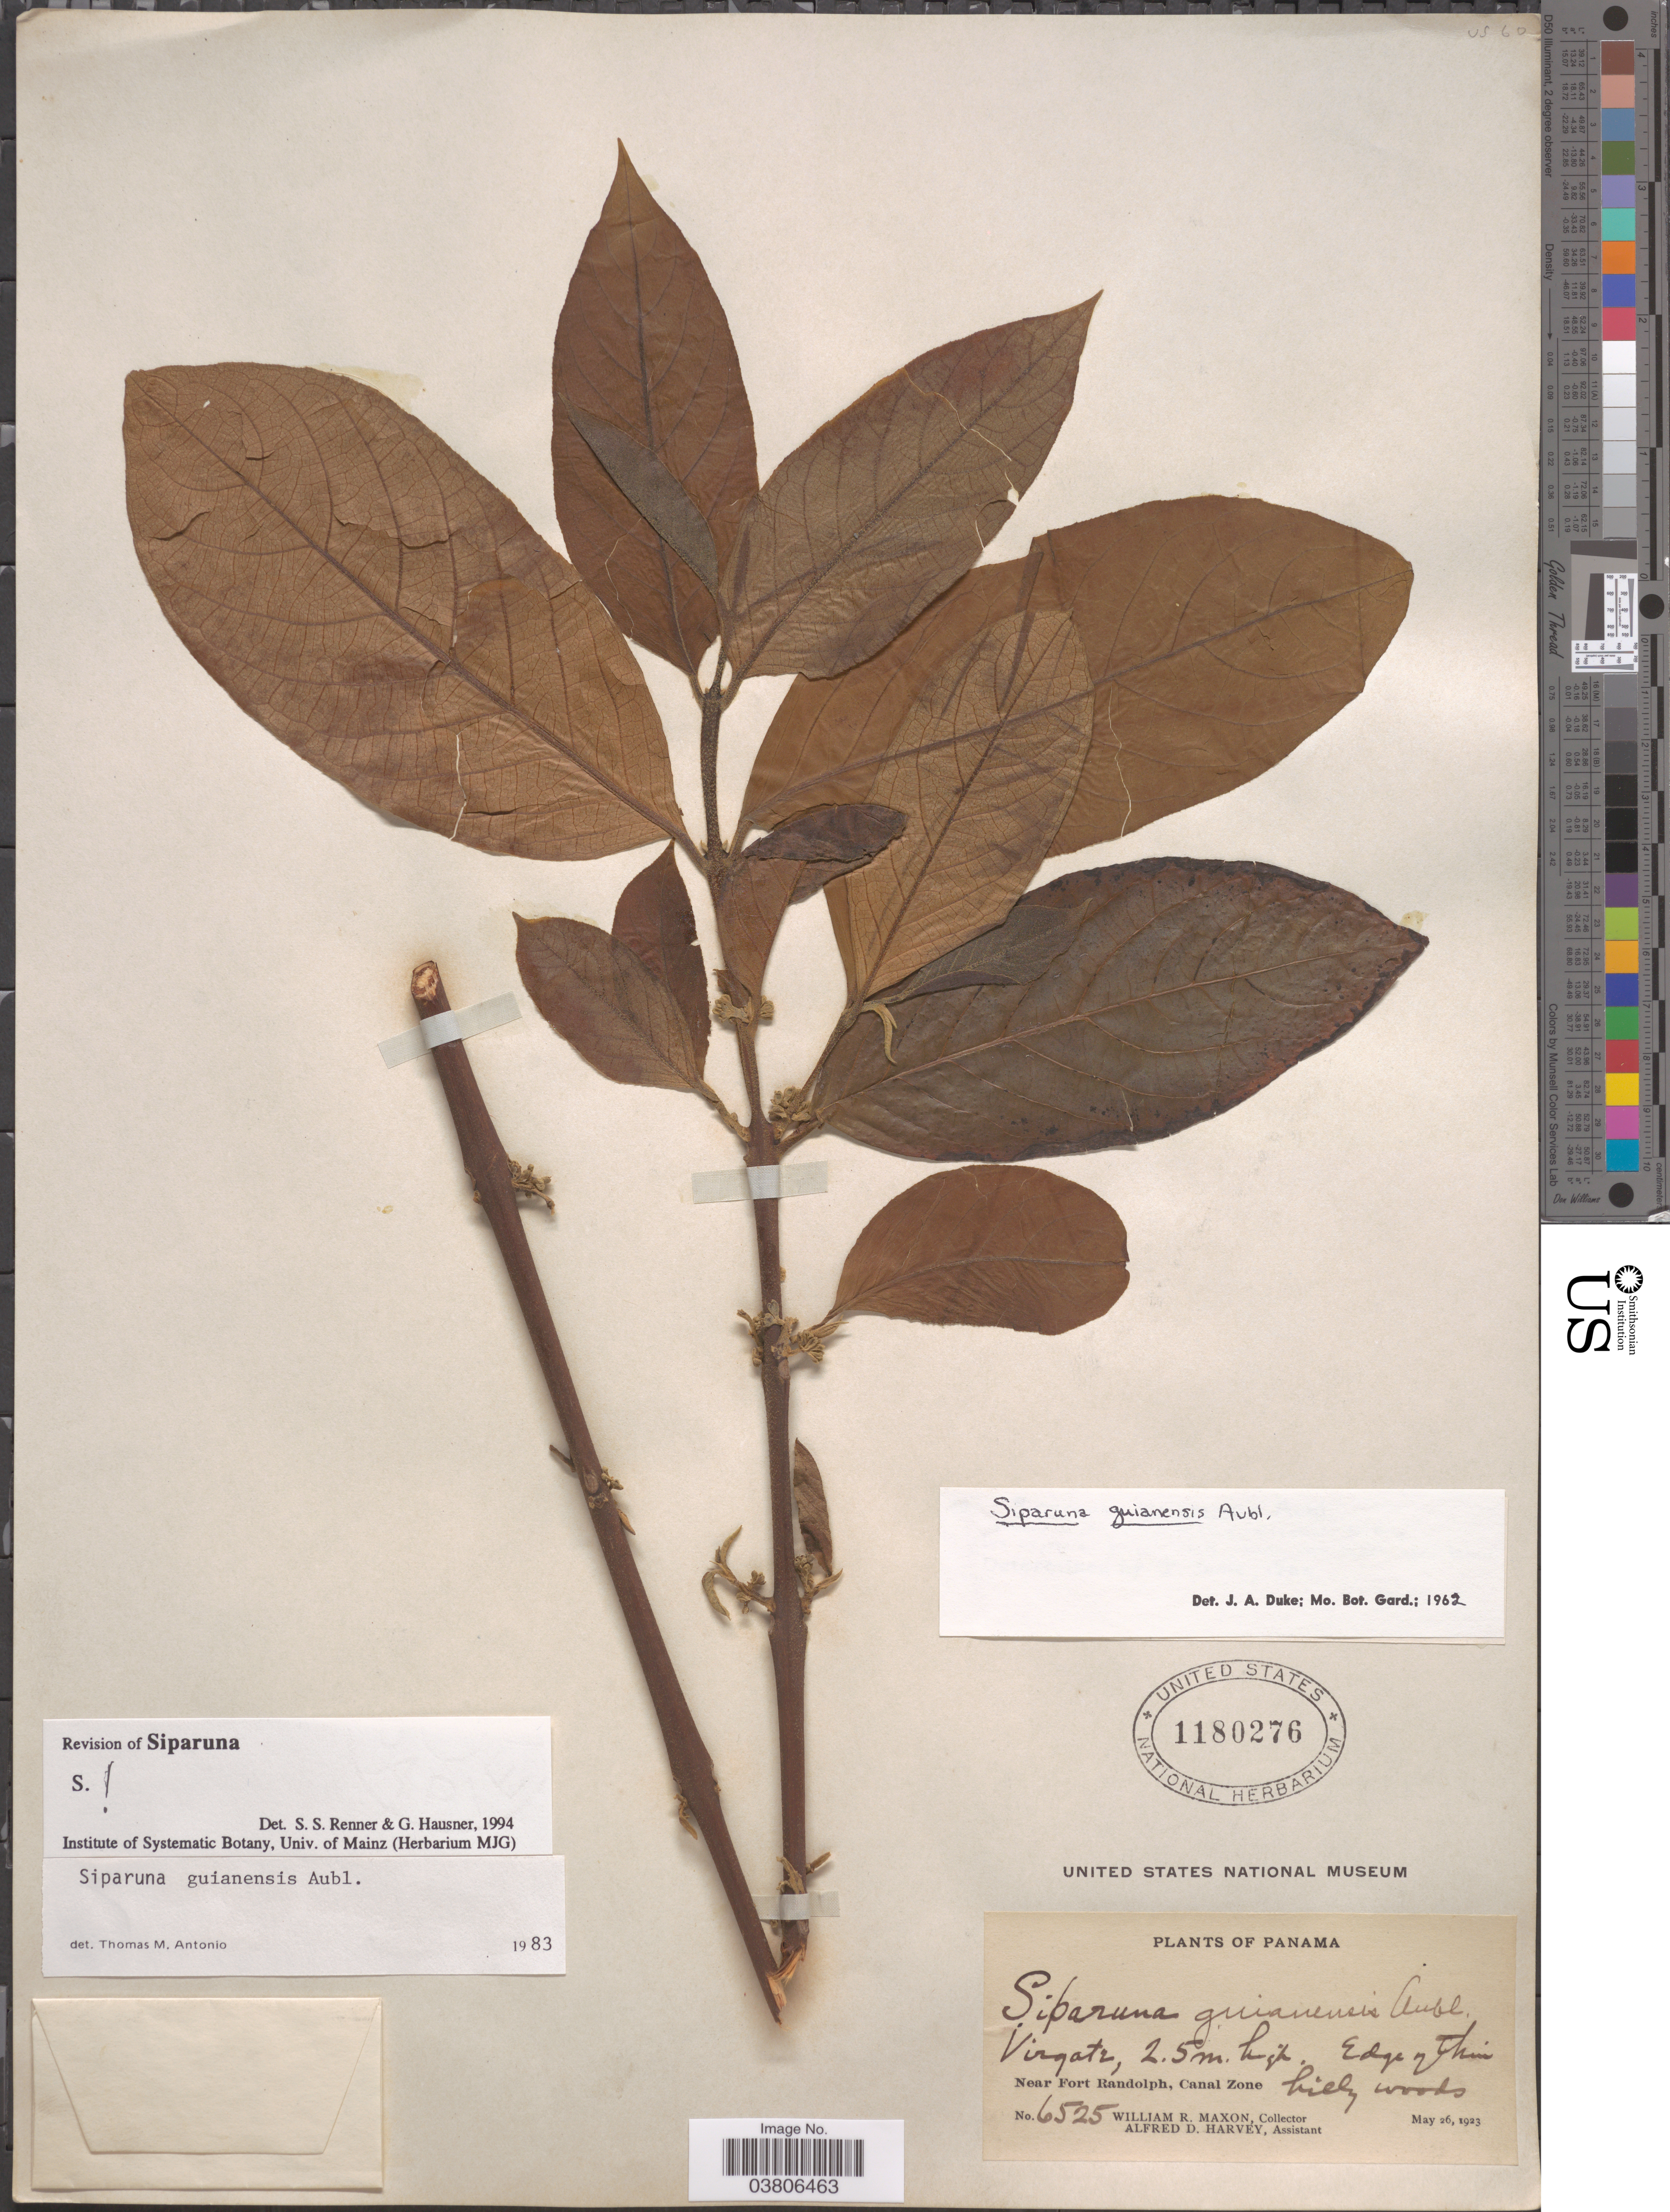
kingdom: Plantae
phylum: Tracheophyta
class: Magnoliopsida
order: Laurales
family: Siparunaceae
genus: Siparuna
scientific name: Siparuna guianensis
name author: Aubl.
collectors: W. R. Maxon & A. D. Harvey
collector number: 6525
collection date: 1923-05-26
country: Panama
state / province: Colón / Panamá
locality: Near Fort Randolph, Canal Zone.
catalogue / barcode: US 1180276